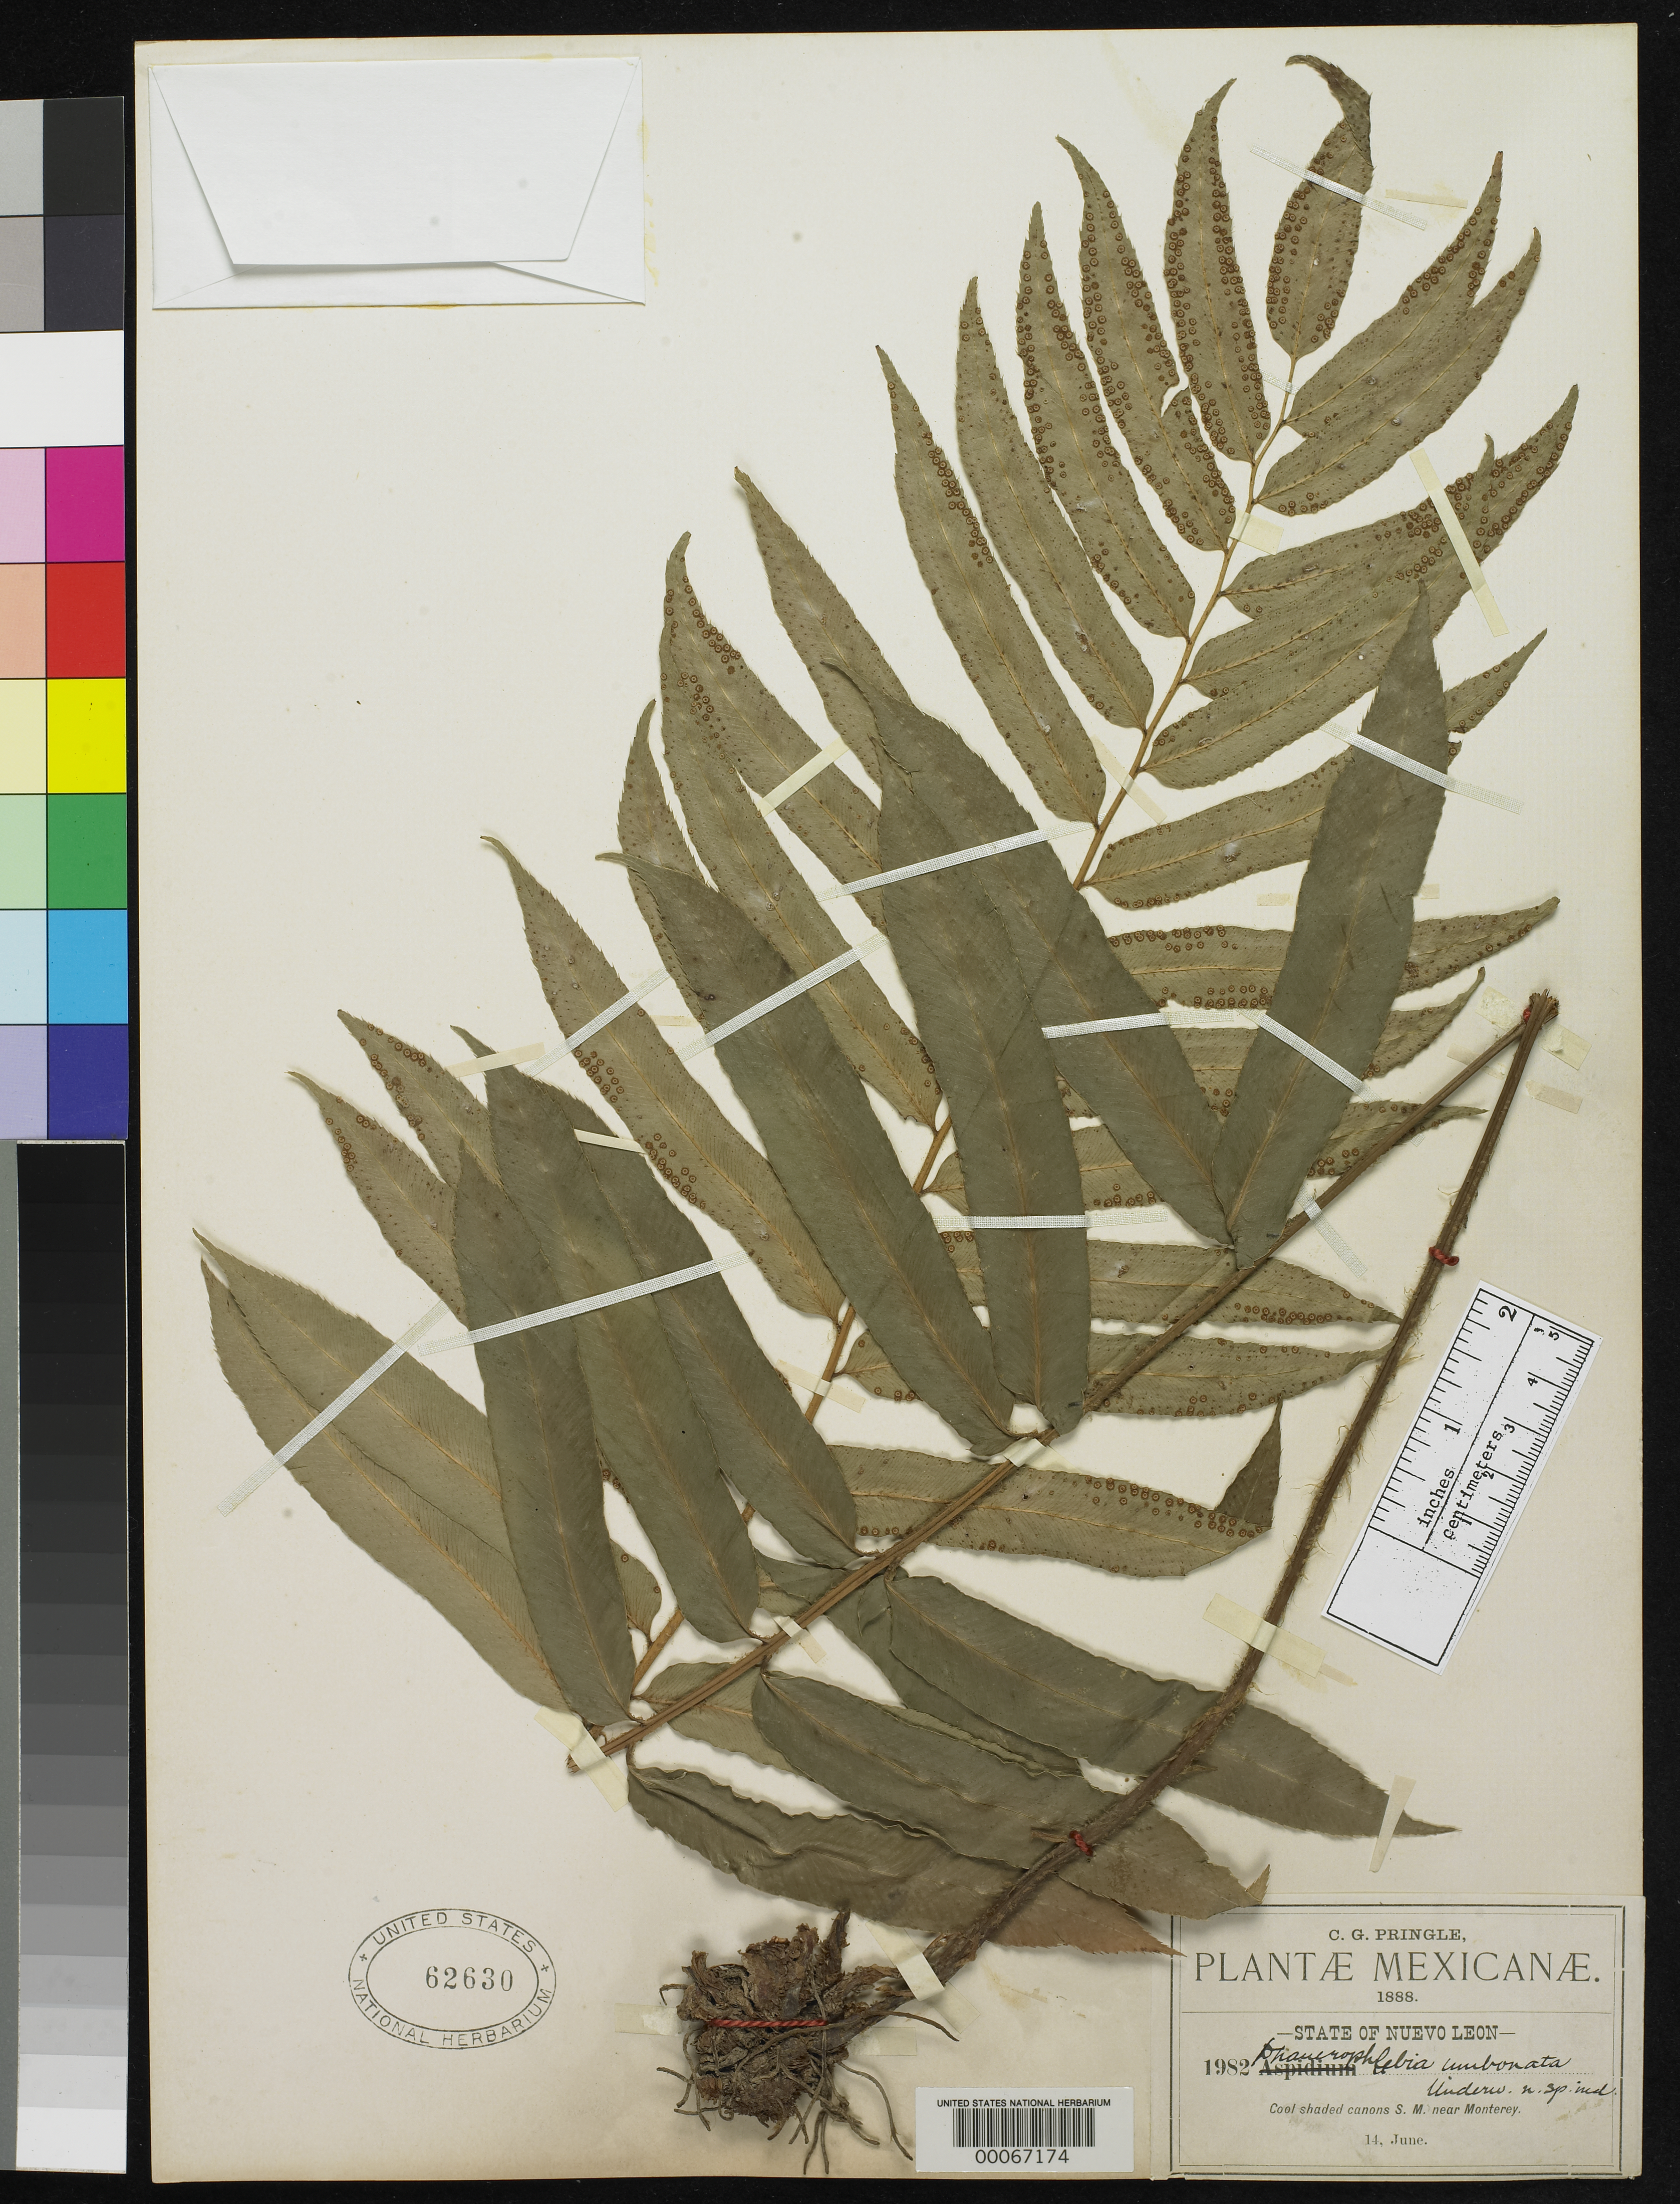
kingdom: Plantae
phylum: Tracheophyta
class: Polypodiopsida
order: Polypodiales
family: Dryopteridaceae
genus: Phanerophlebia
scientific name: Phanerophlebia umbonata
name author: Underw.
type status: Type Collection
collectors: C. G. Pringle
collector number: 1982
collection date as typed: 14 Jun 1888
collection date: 1888-06-14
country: Mexico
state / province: Nuevo León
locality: Canon S.M. near Monterrey.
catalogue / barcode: US 62630